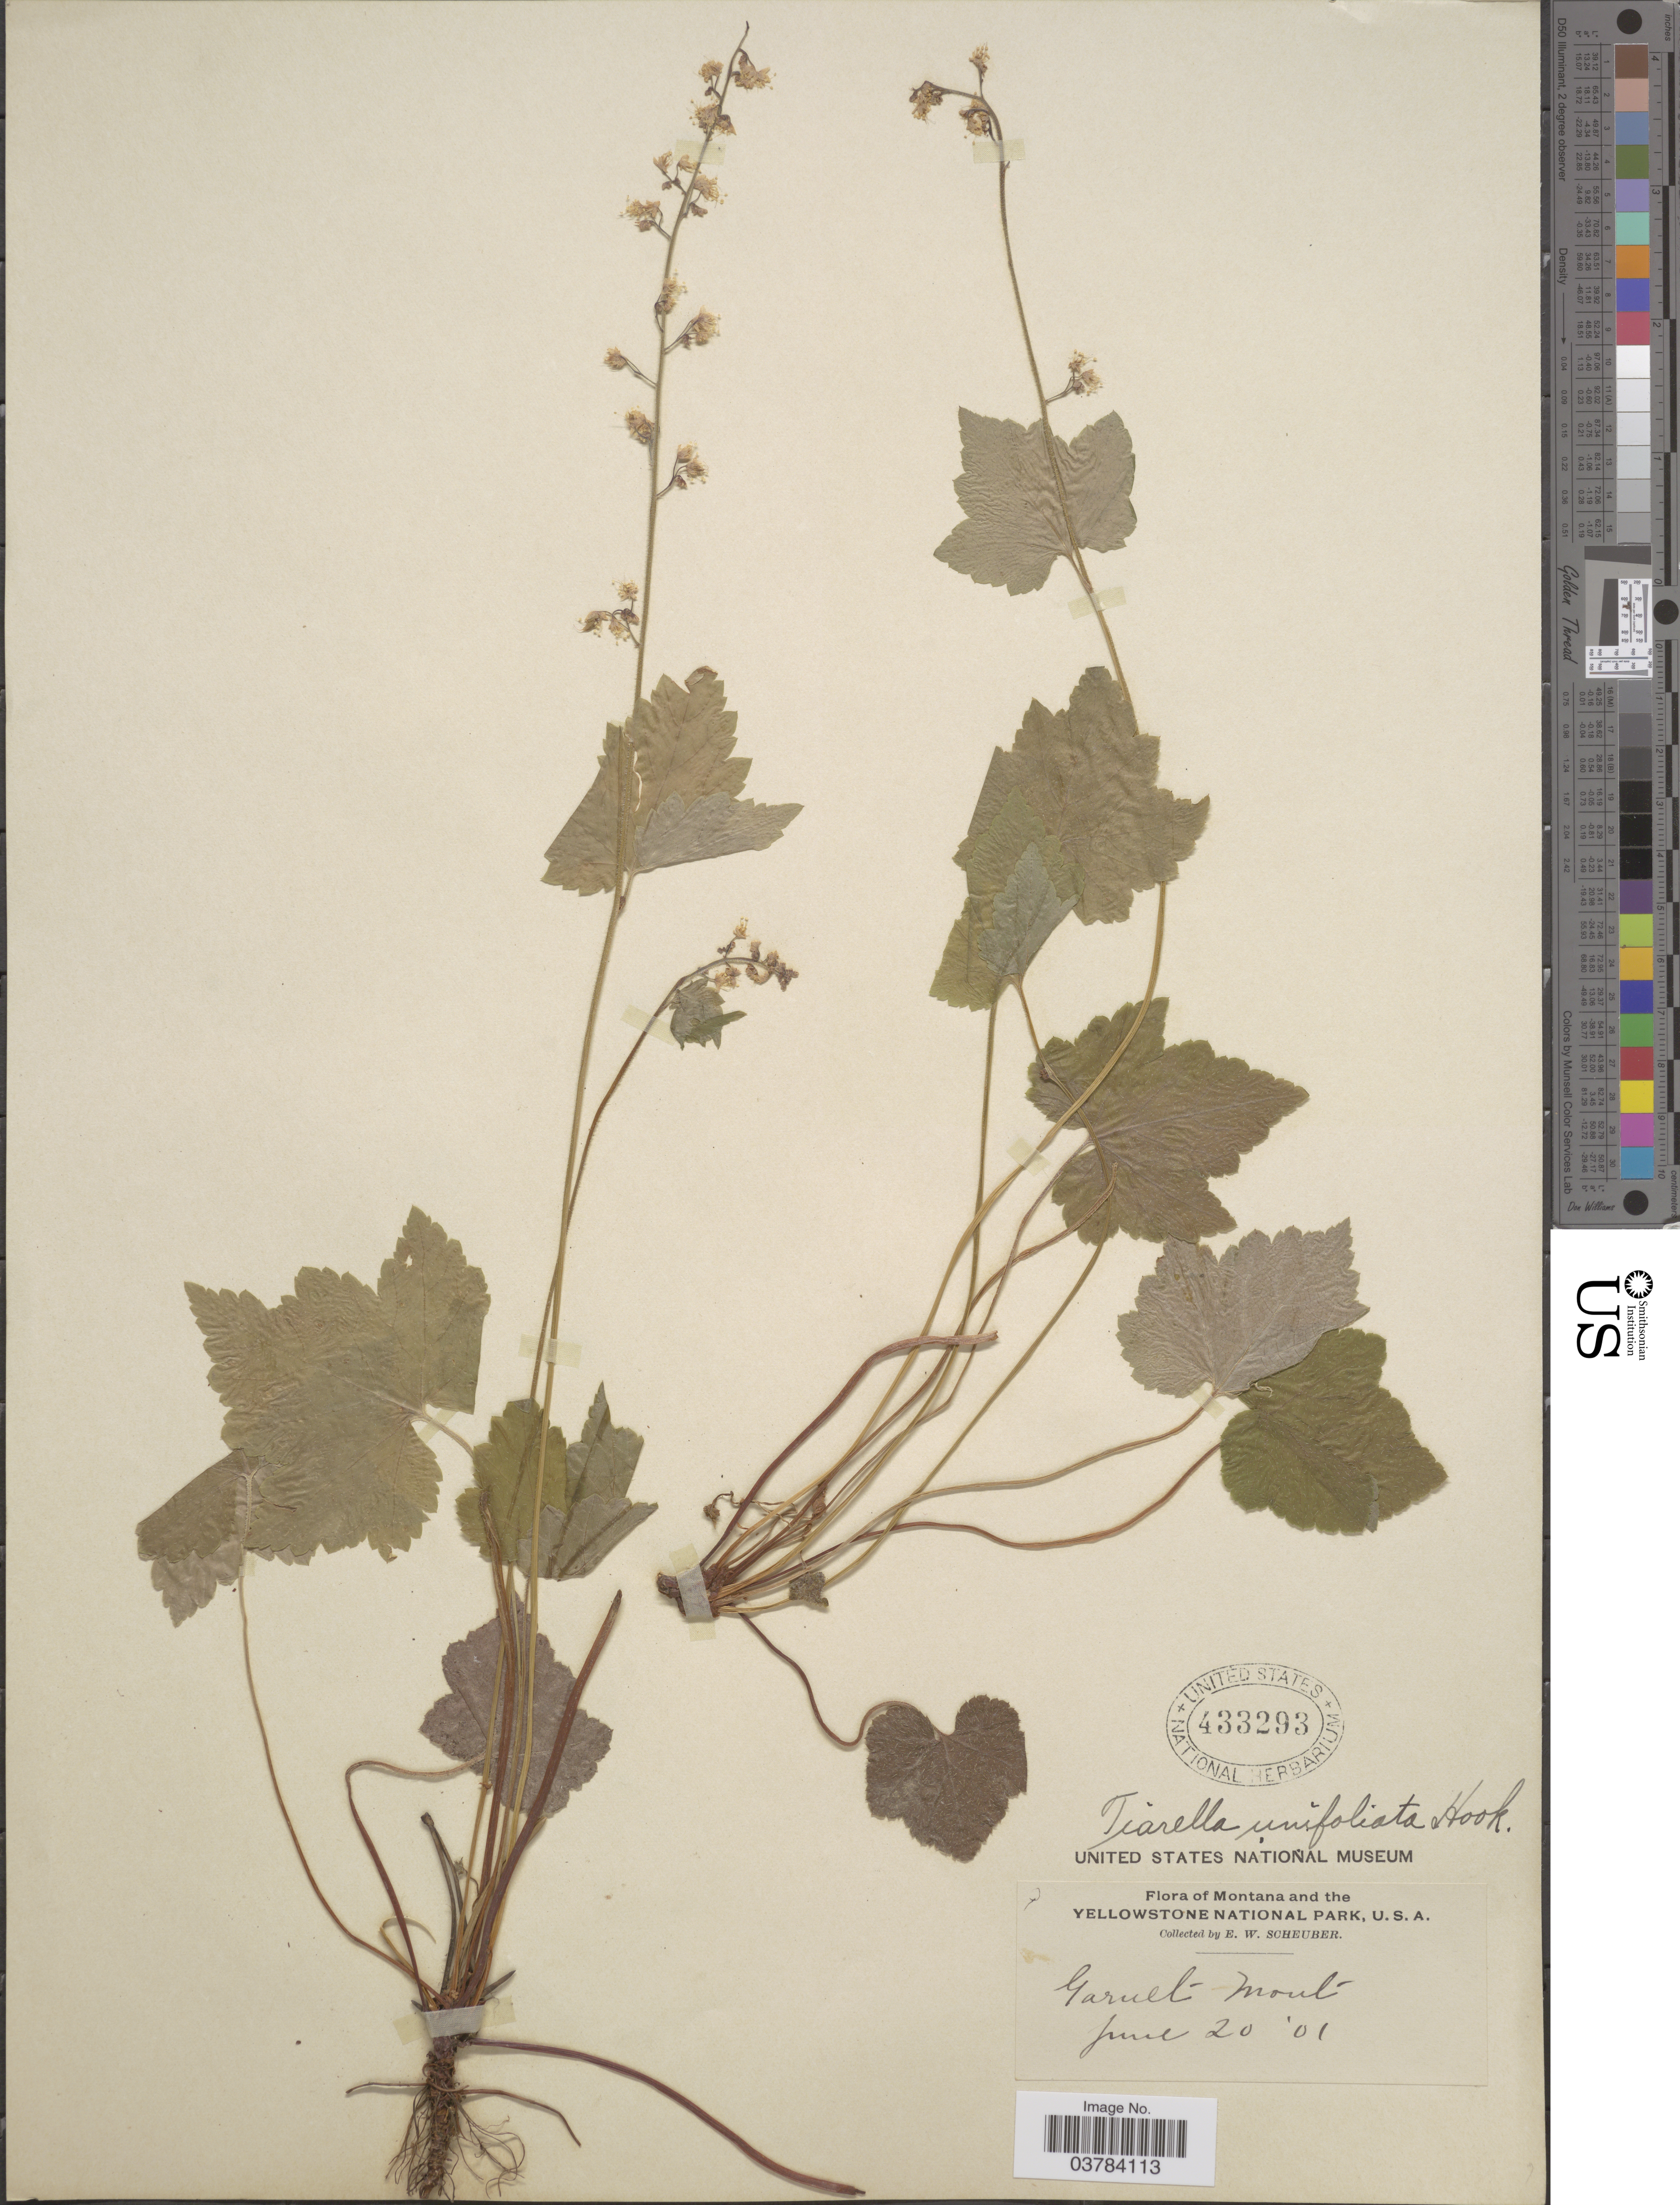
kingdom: Plantae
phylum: Tracheophyta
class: Magnoliopsida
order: Saxifragales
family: Saxifragaceae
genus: Tiarella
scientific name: Tiarella unifoliata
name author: Hook.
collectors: E. Scheuber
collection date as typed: Transcribed d/m/y: 20/6/1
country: United States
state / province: Montana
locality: The Yellowstone Park. Garnet Mont.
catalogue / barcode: US 433293